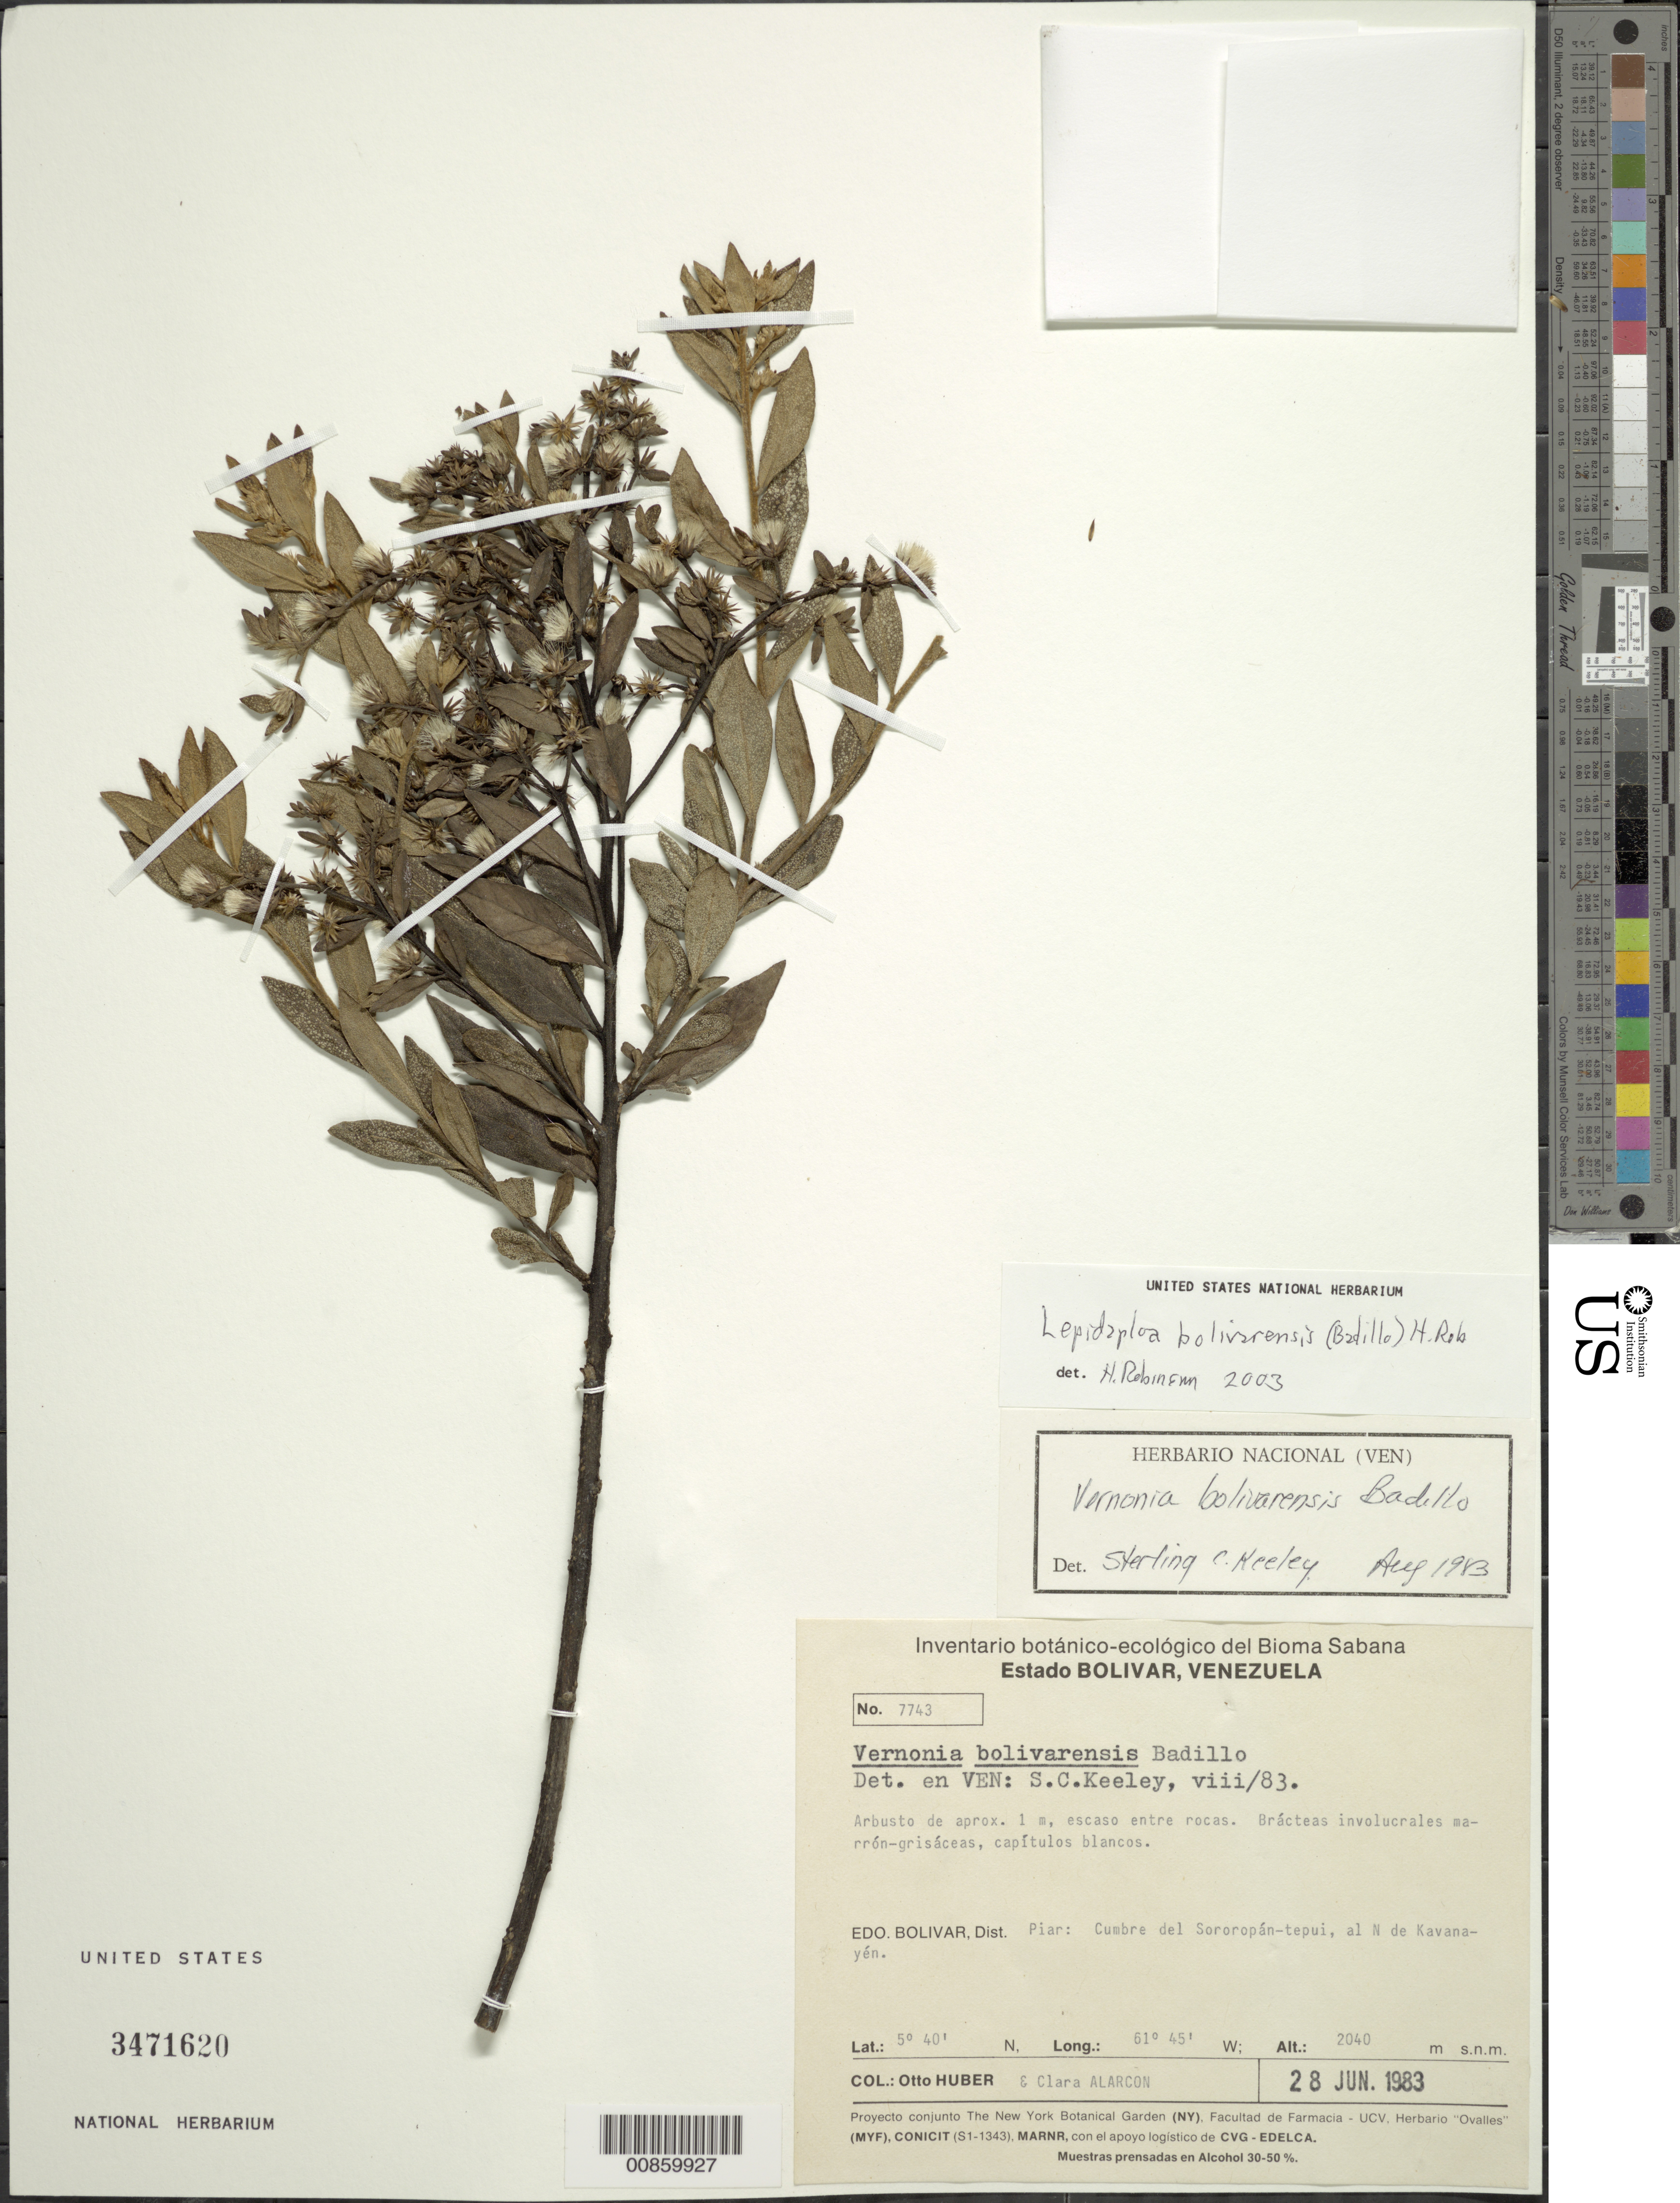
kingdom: Plantae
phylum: Tracheophyta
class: Magnoliopsida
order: Asterales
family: Asteraceae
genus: Lepidaploa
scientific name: Lepidaploa bolivarensis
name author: (V.M. Badillo) H. Rob.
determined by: Robinson, Harold E., (US)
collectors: O. Huber & C. Alarcon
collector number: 7743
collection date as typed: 28-Jun-83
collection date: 1983-06-28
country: Venezuela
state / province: Bolívar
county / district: Piar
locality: Sororopán-tepuí, cumbre, al N de Kavanayén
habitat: Entre rocas.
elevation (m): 2040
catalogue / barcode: US 3471620